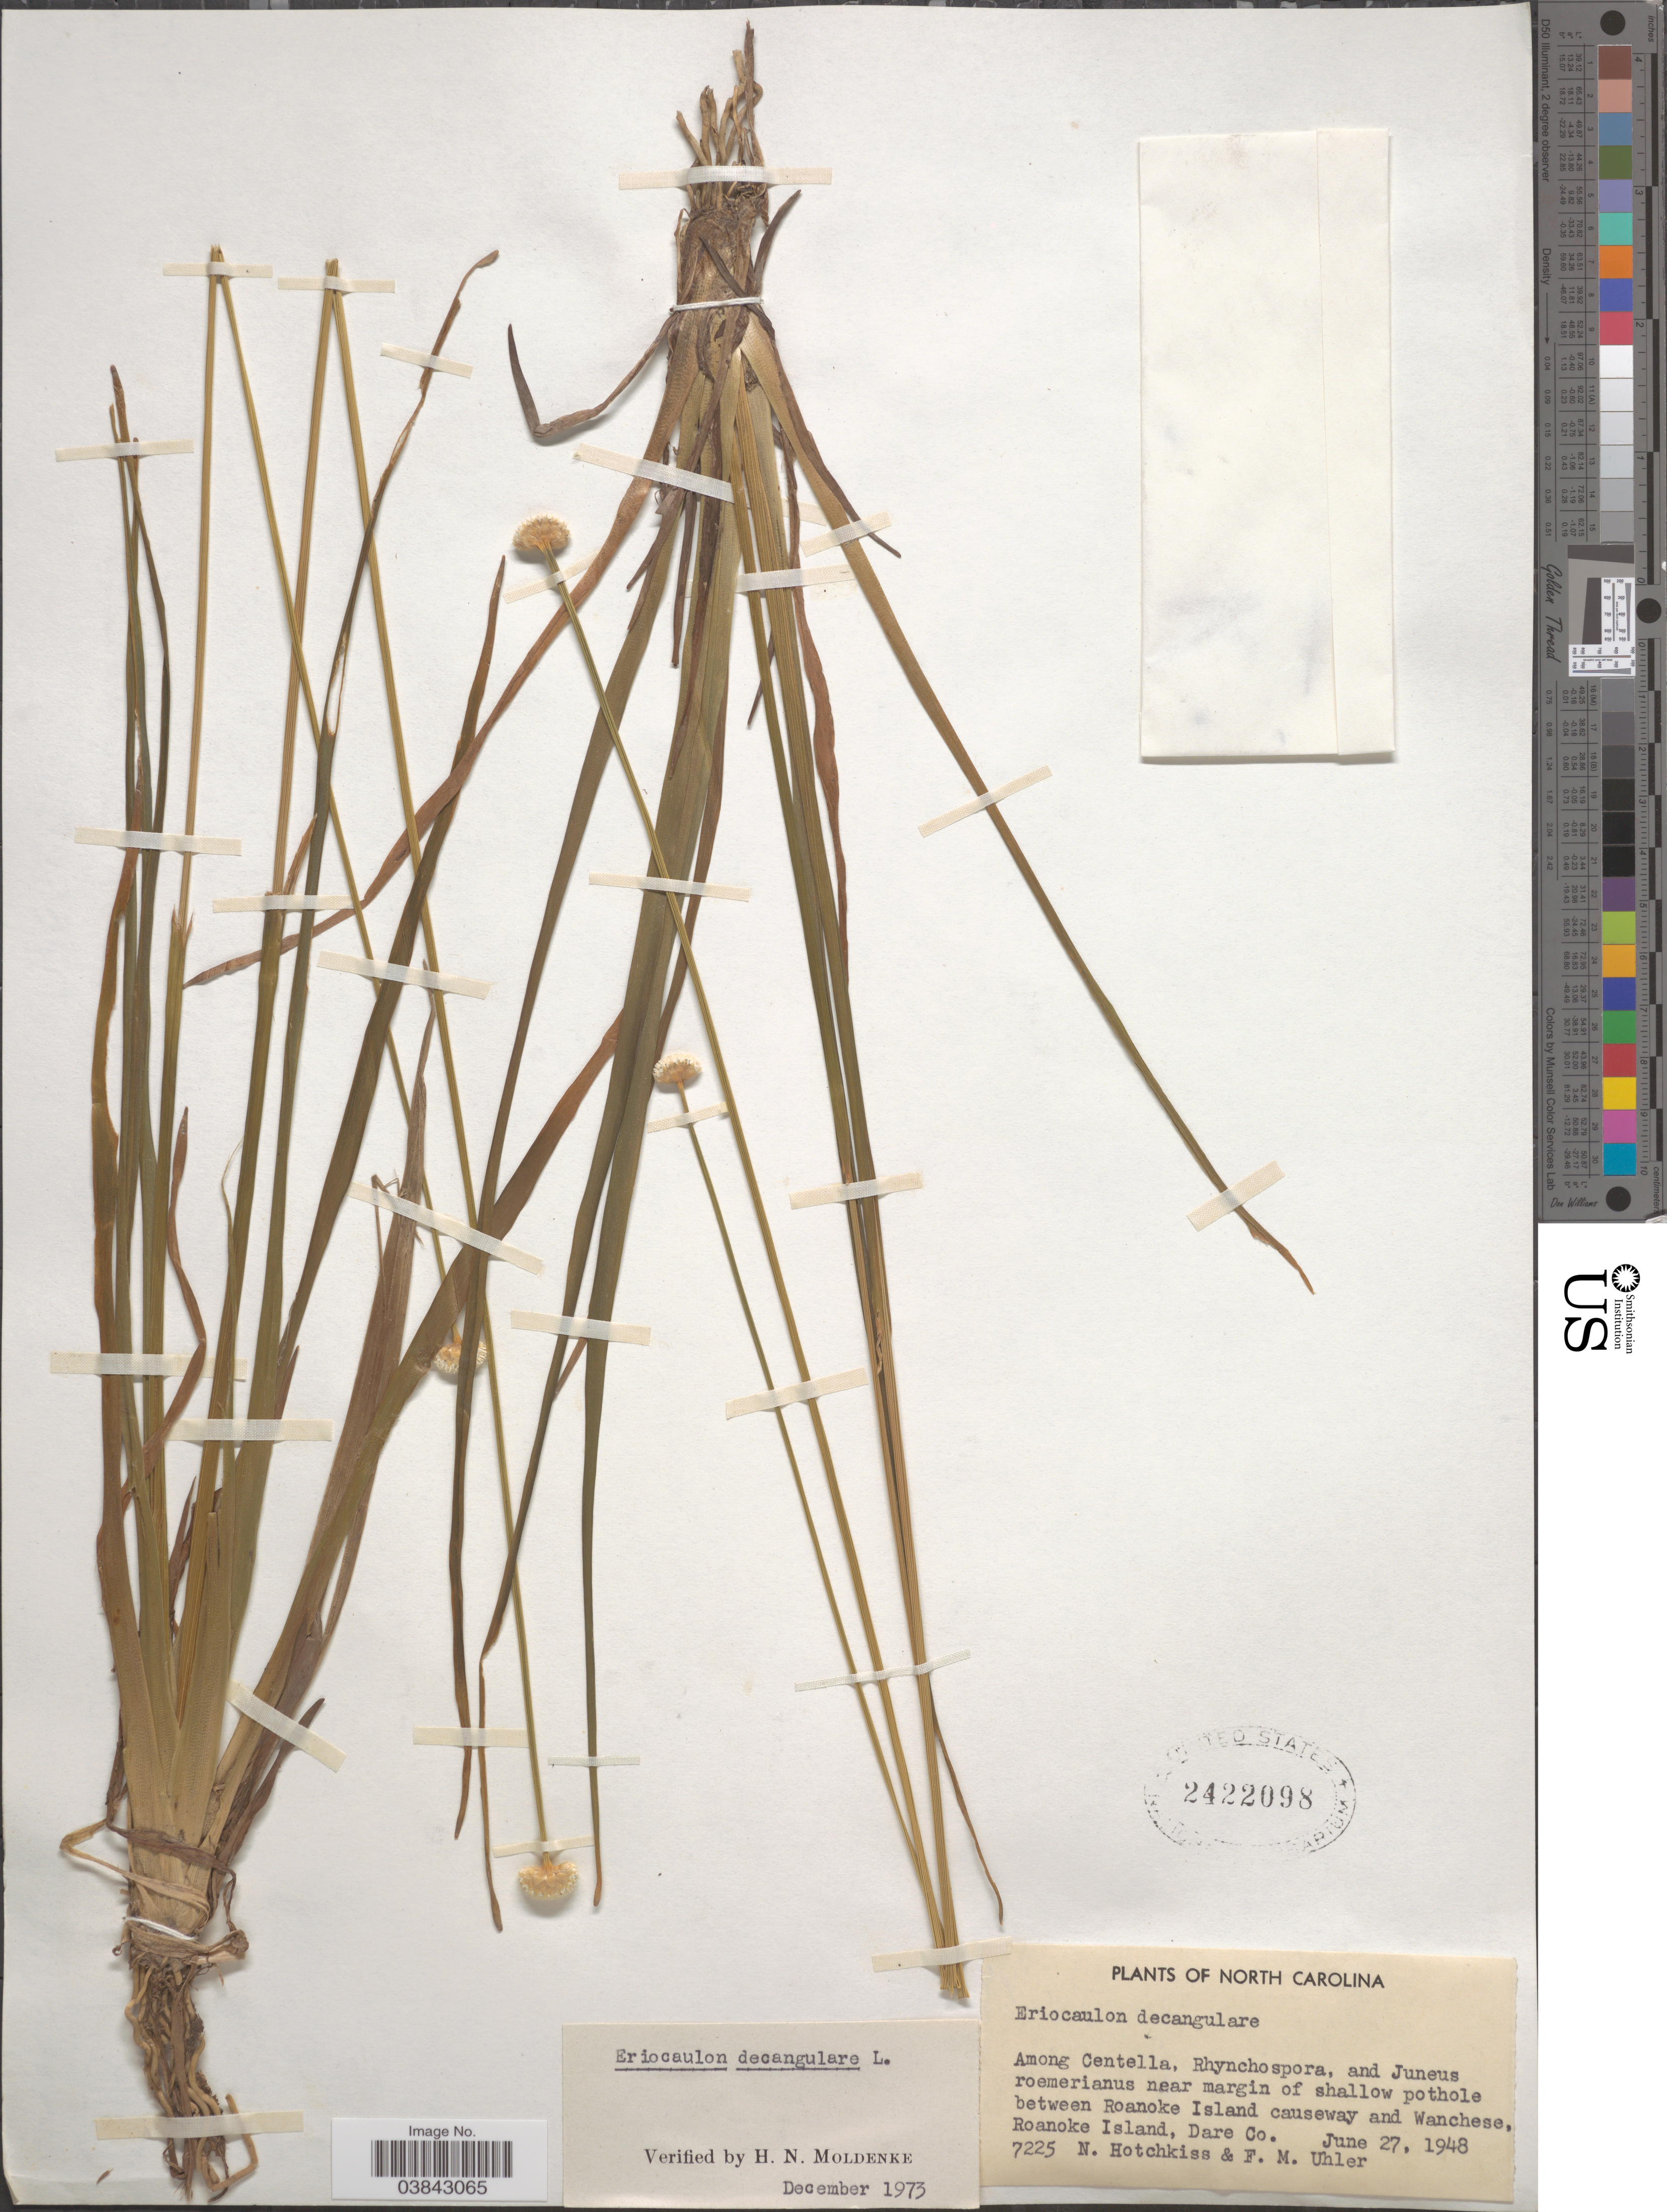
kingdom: Plantae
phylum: Tracheophyta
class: Liliopsida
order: Poales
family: Eriocaulaceae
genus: Eriocaulon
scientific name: Eriocaulon decangulare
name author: L.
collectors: N. Hotchkiss & F. M. Uhler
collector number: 7225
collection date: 1948-06-27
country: United States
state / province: North Carolina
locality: Near margin of shallow pothole between Roanoke Island causeway and Wanchese, Roanoke Island, Dare Co.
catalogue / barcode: US 2422098